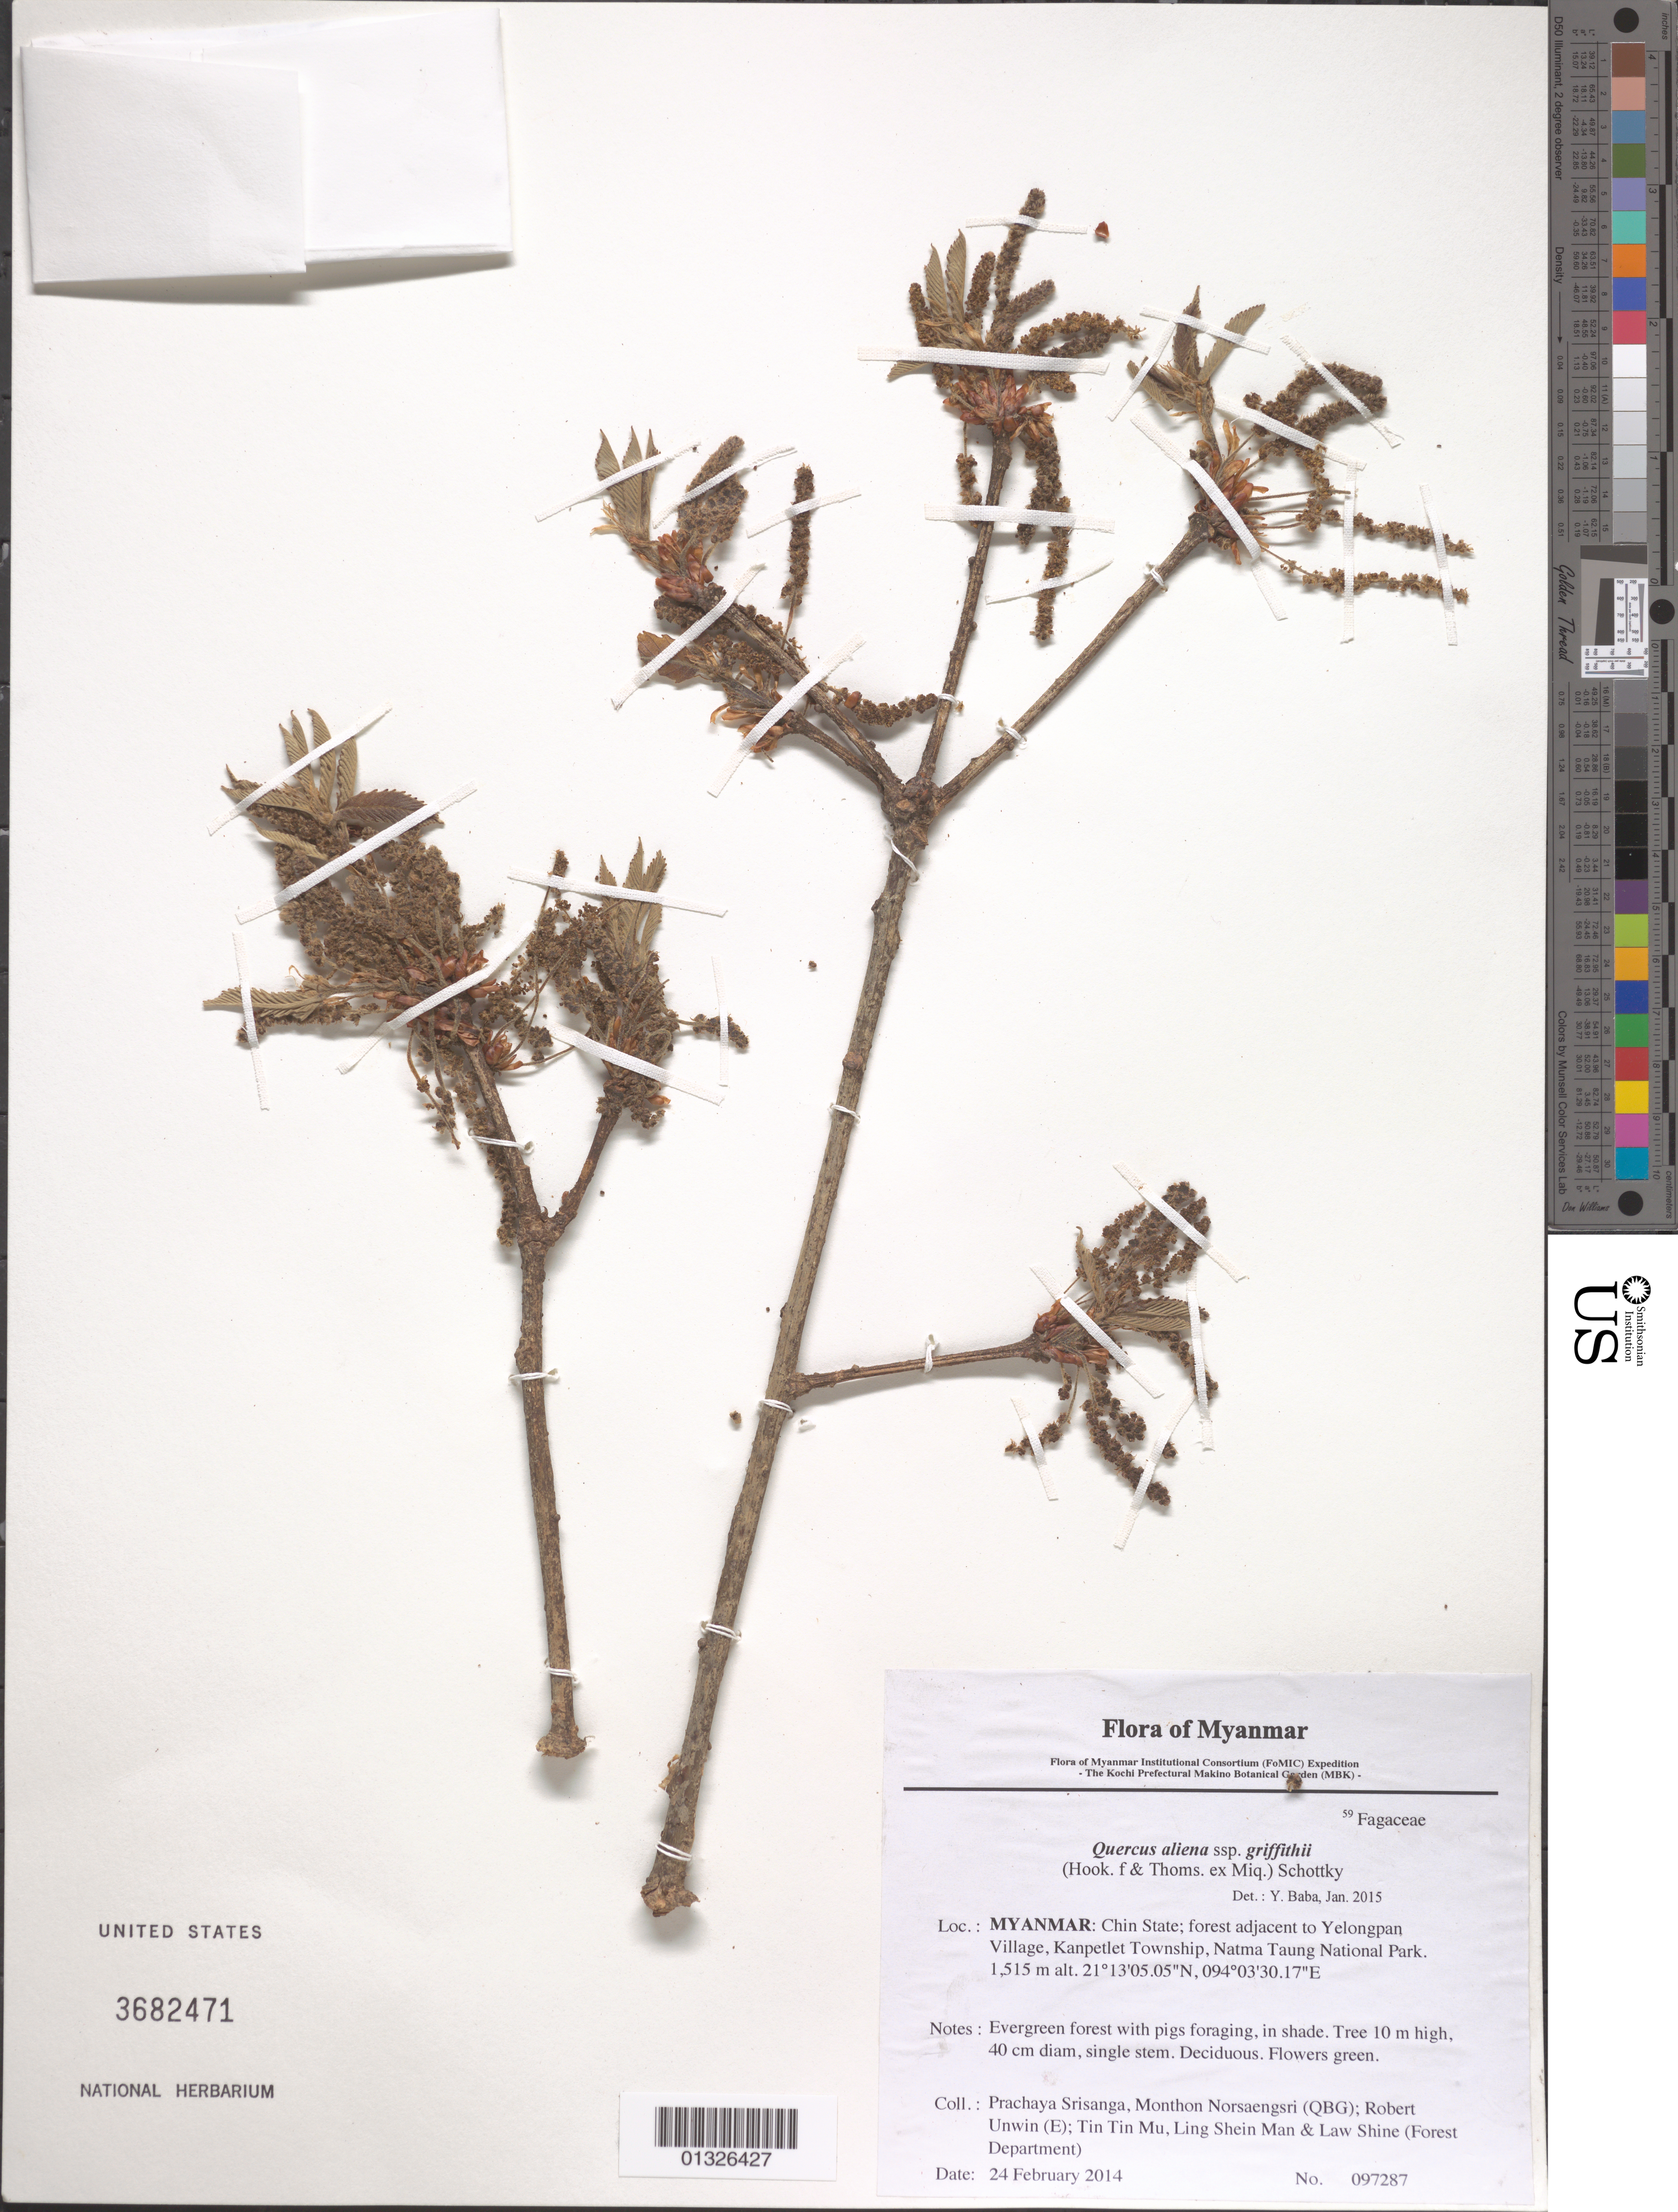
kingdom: Plantae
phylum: Tracheophyta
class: Magnoliopsida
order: Fagales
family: Fagaceae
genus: Quercus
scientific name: Quercus aliena subsp. griffithii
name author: (Hook. f. & P.H. Thomson ex Miq.) Schottky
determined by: Baba, Y.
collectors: P. Srisanga, M. Norsaengsri, R. Unwin, Tin Tin Mu, Ling Shein Man & L. Shine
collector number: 97287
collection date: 2014-02-24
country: Myanmar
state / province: Chin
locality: Forest adjacent to Yelongpan Village, Kanpetlet Township, Natma Taung National Park.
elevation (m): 1515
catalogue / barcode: US 3682471